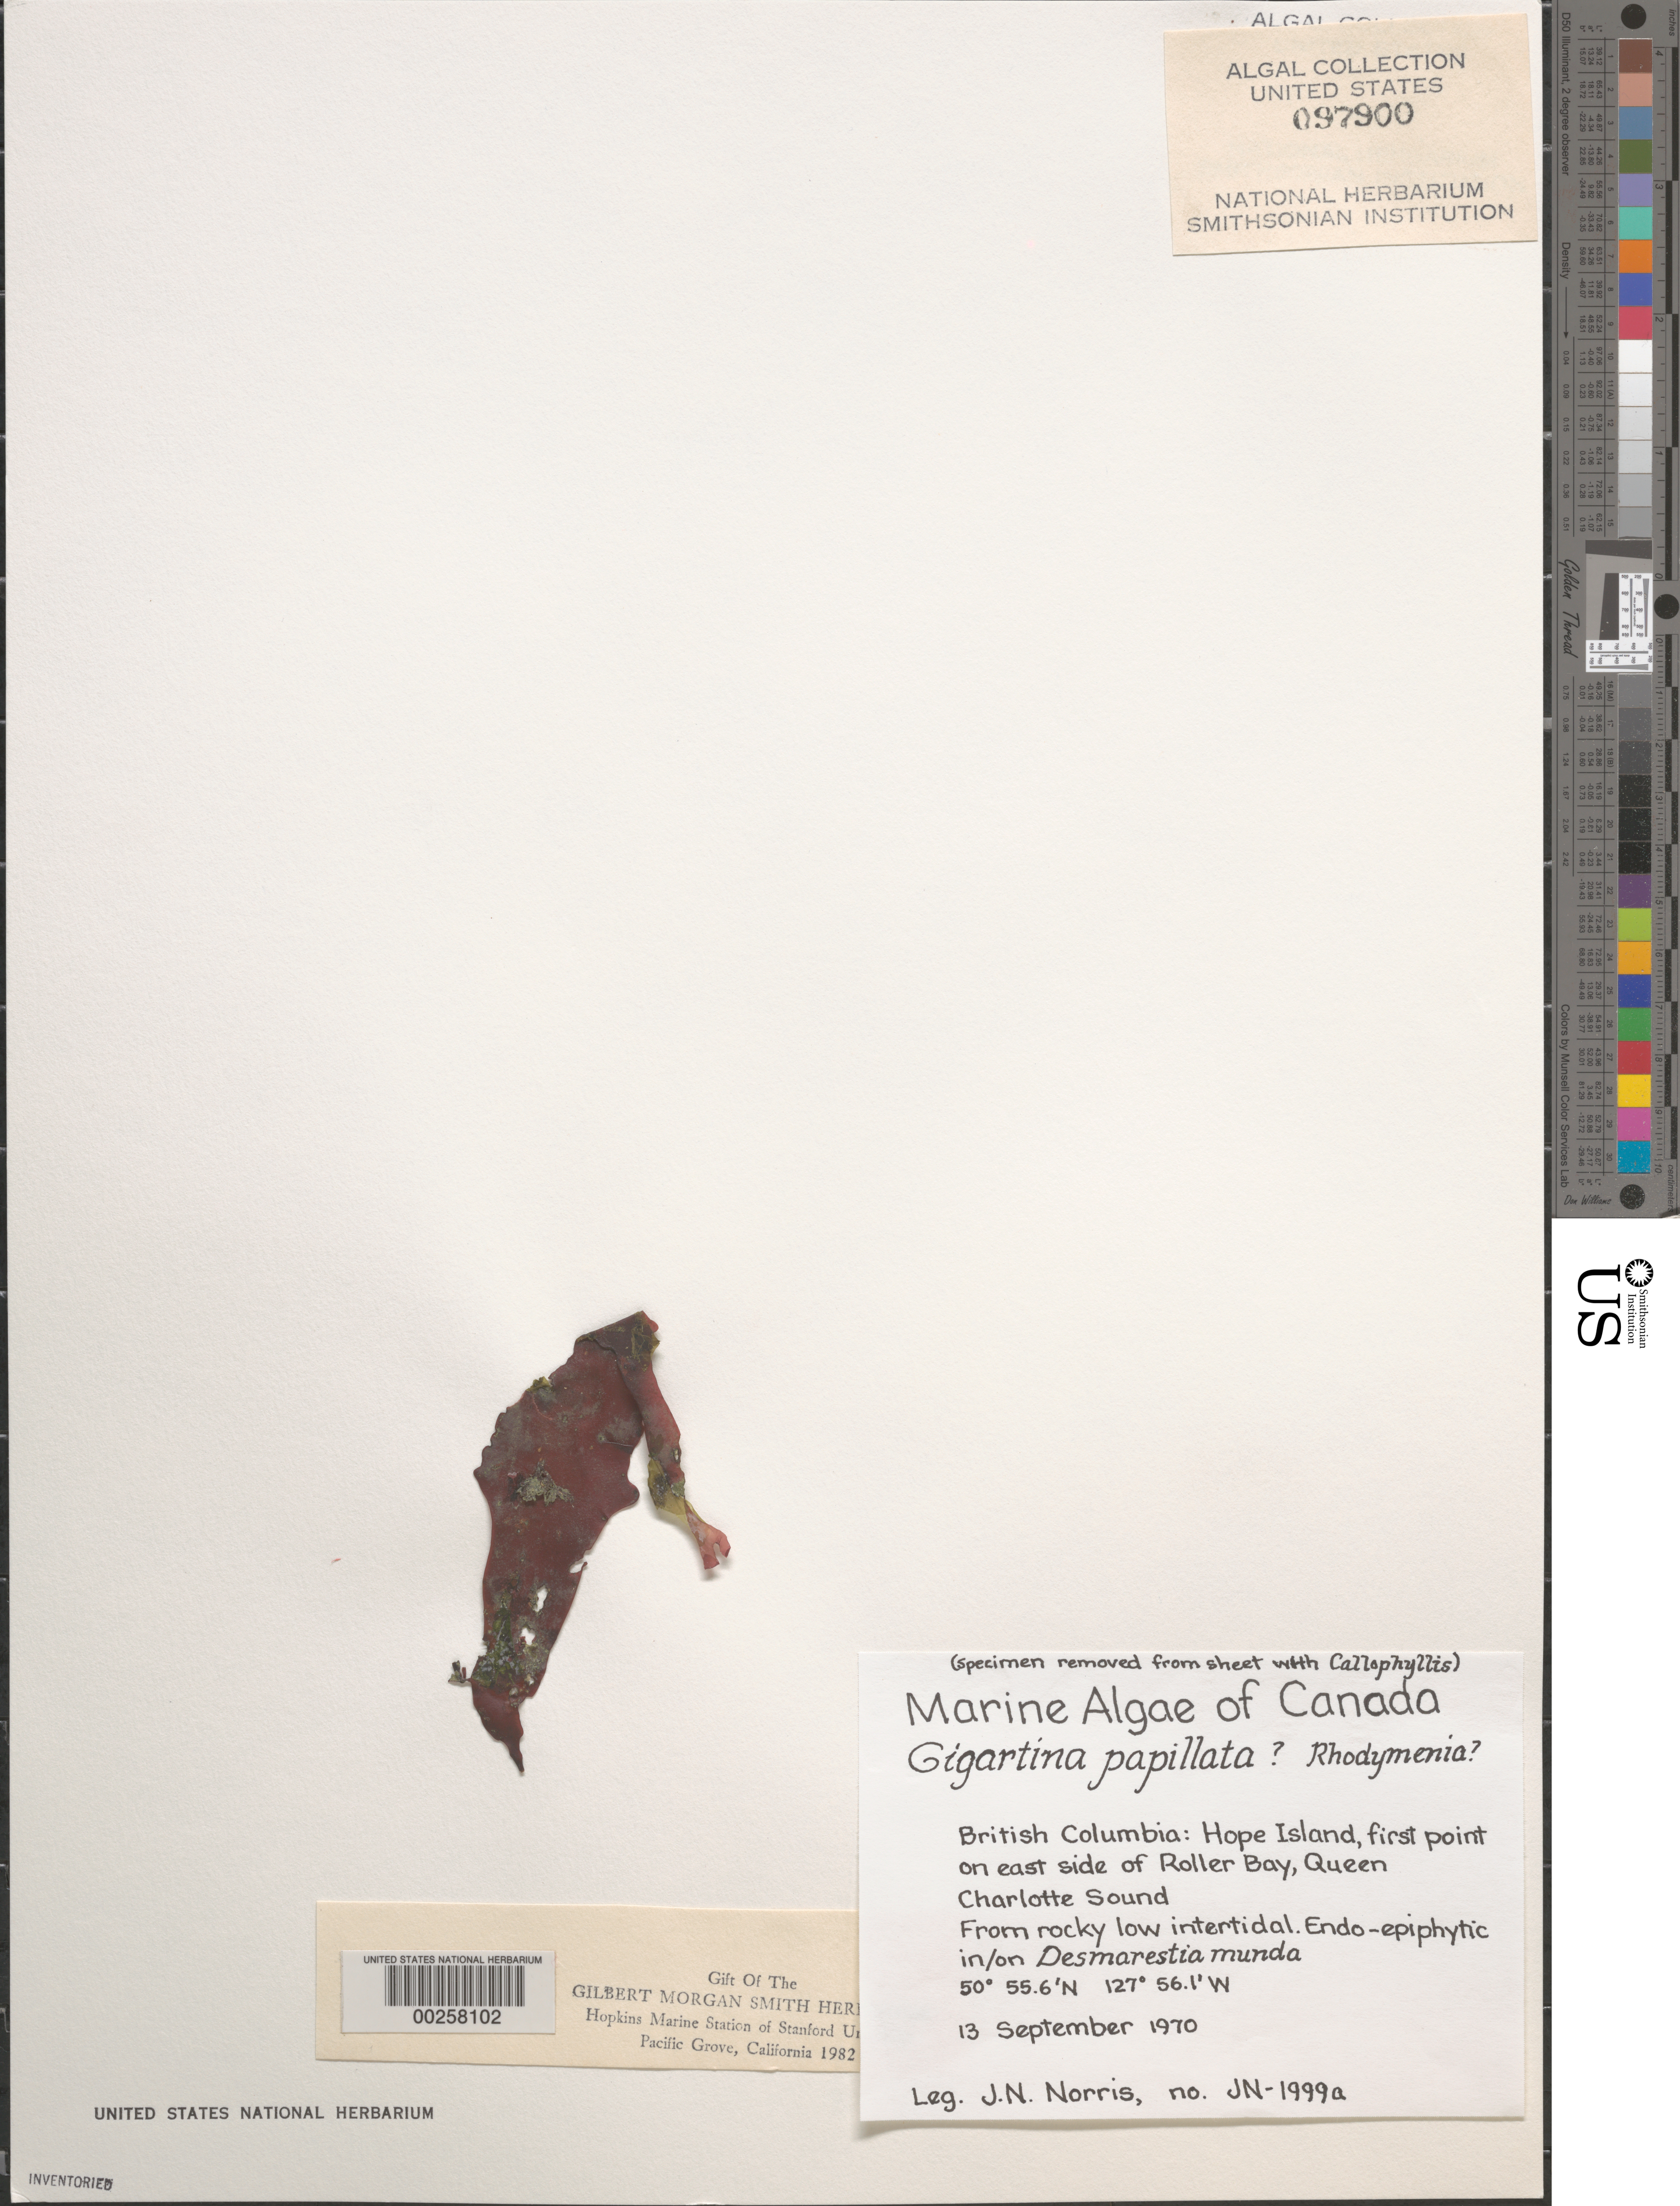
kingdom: Plantae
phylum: Rhodophyta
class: Florideophyceae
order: Gigartinales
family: Phyllophoraceae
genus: Mastocarpus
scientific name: Mastocarpus papillatus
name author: (C. Agardh) Kütz.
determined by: Algae name updating Project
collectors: J. N. Norris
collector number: JN-1999a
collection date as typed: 13 Sep 1970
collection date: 1970-09-13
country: Canada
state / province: British Columbia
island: Hope Island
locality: Roller Bay, Queen Charlotte Sound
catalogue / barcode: US 97900